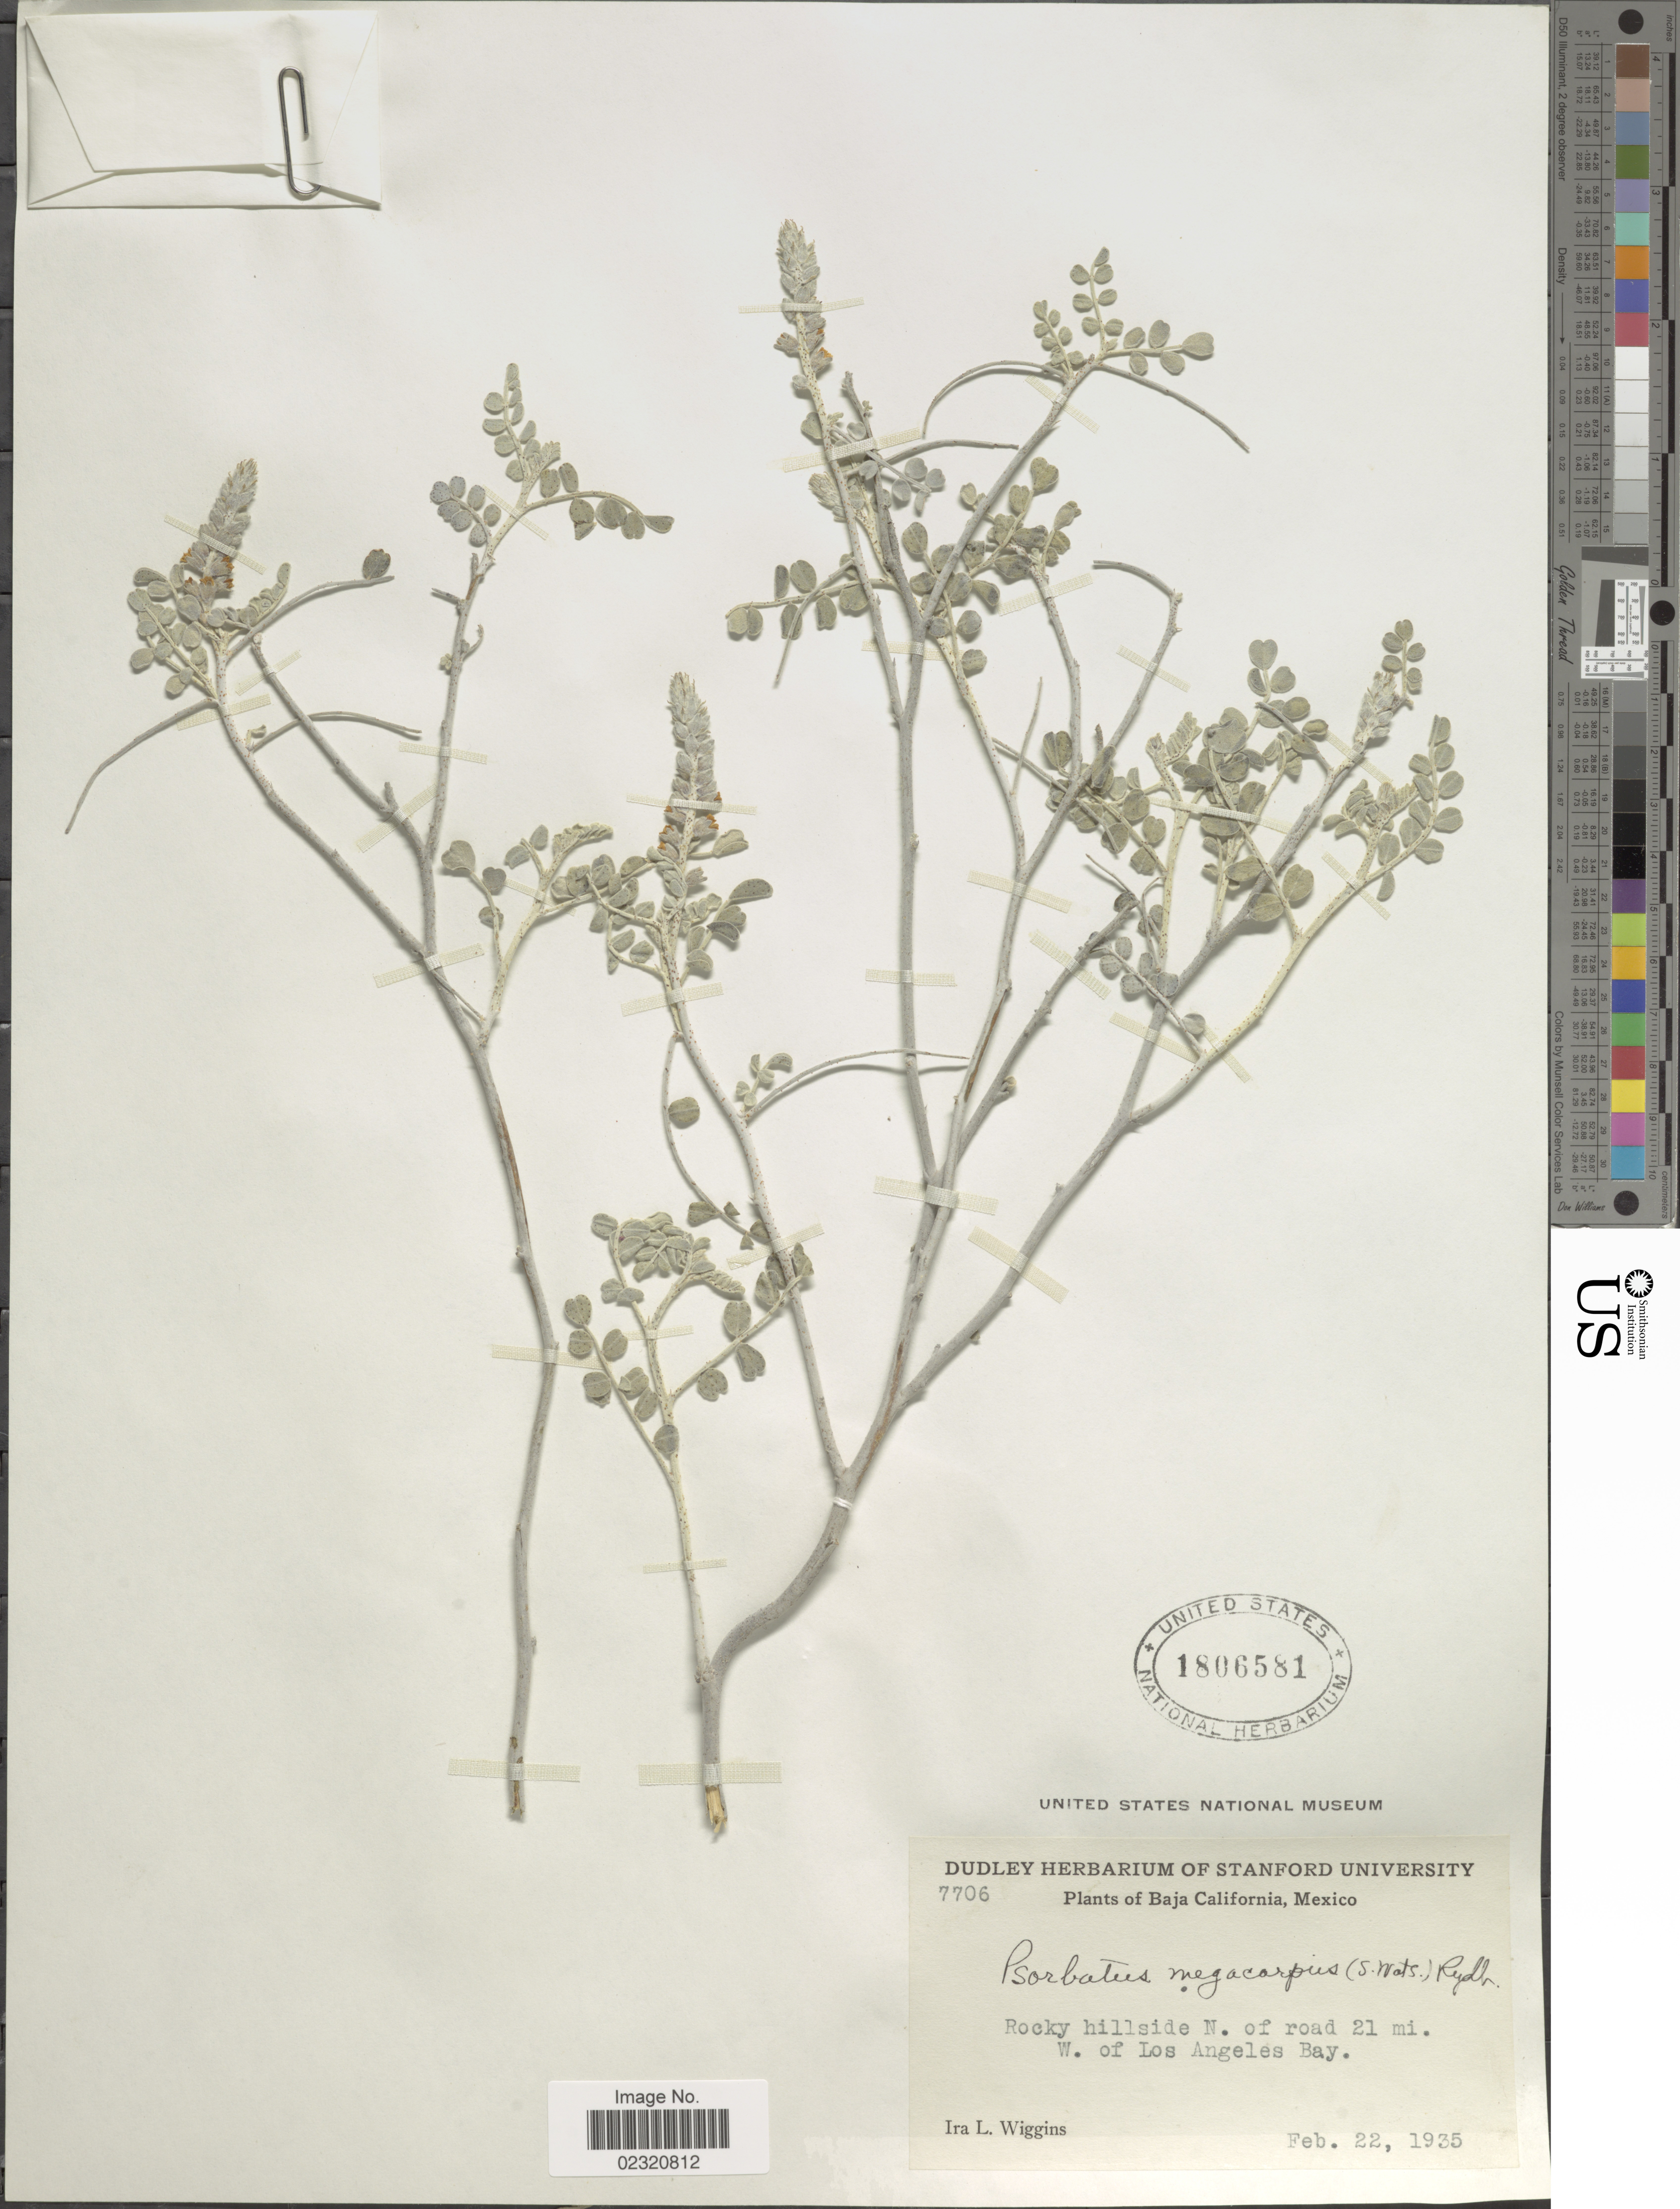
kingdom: Plantae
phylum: Tracheophyta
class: Magnoliopsida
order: Fabales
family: Fabaceae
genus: Errazurizia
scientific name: Errazurizia megacarpa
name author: I.M. Johnst.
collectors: I. L. Wiggins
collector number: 7706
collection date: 1935-02-22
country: Mexico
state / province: Baja California Norte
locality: Rocky hillside N. of road 21 mi. W. of Los Angeles Bay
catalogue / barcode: US 1806581